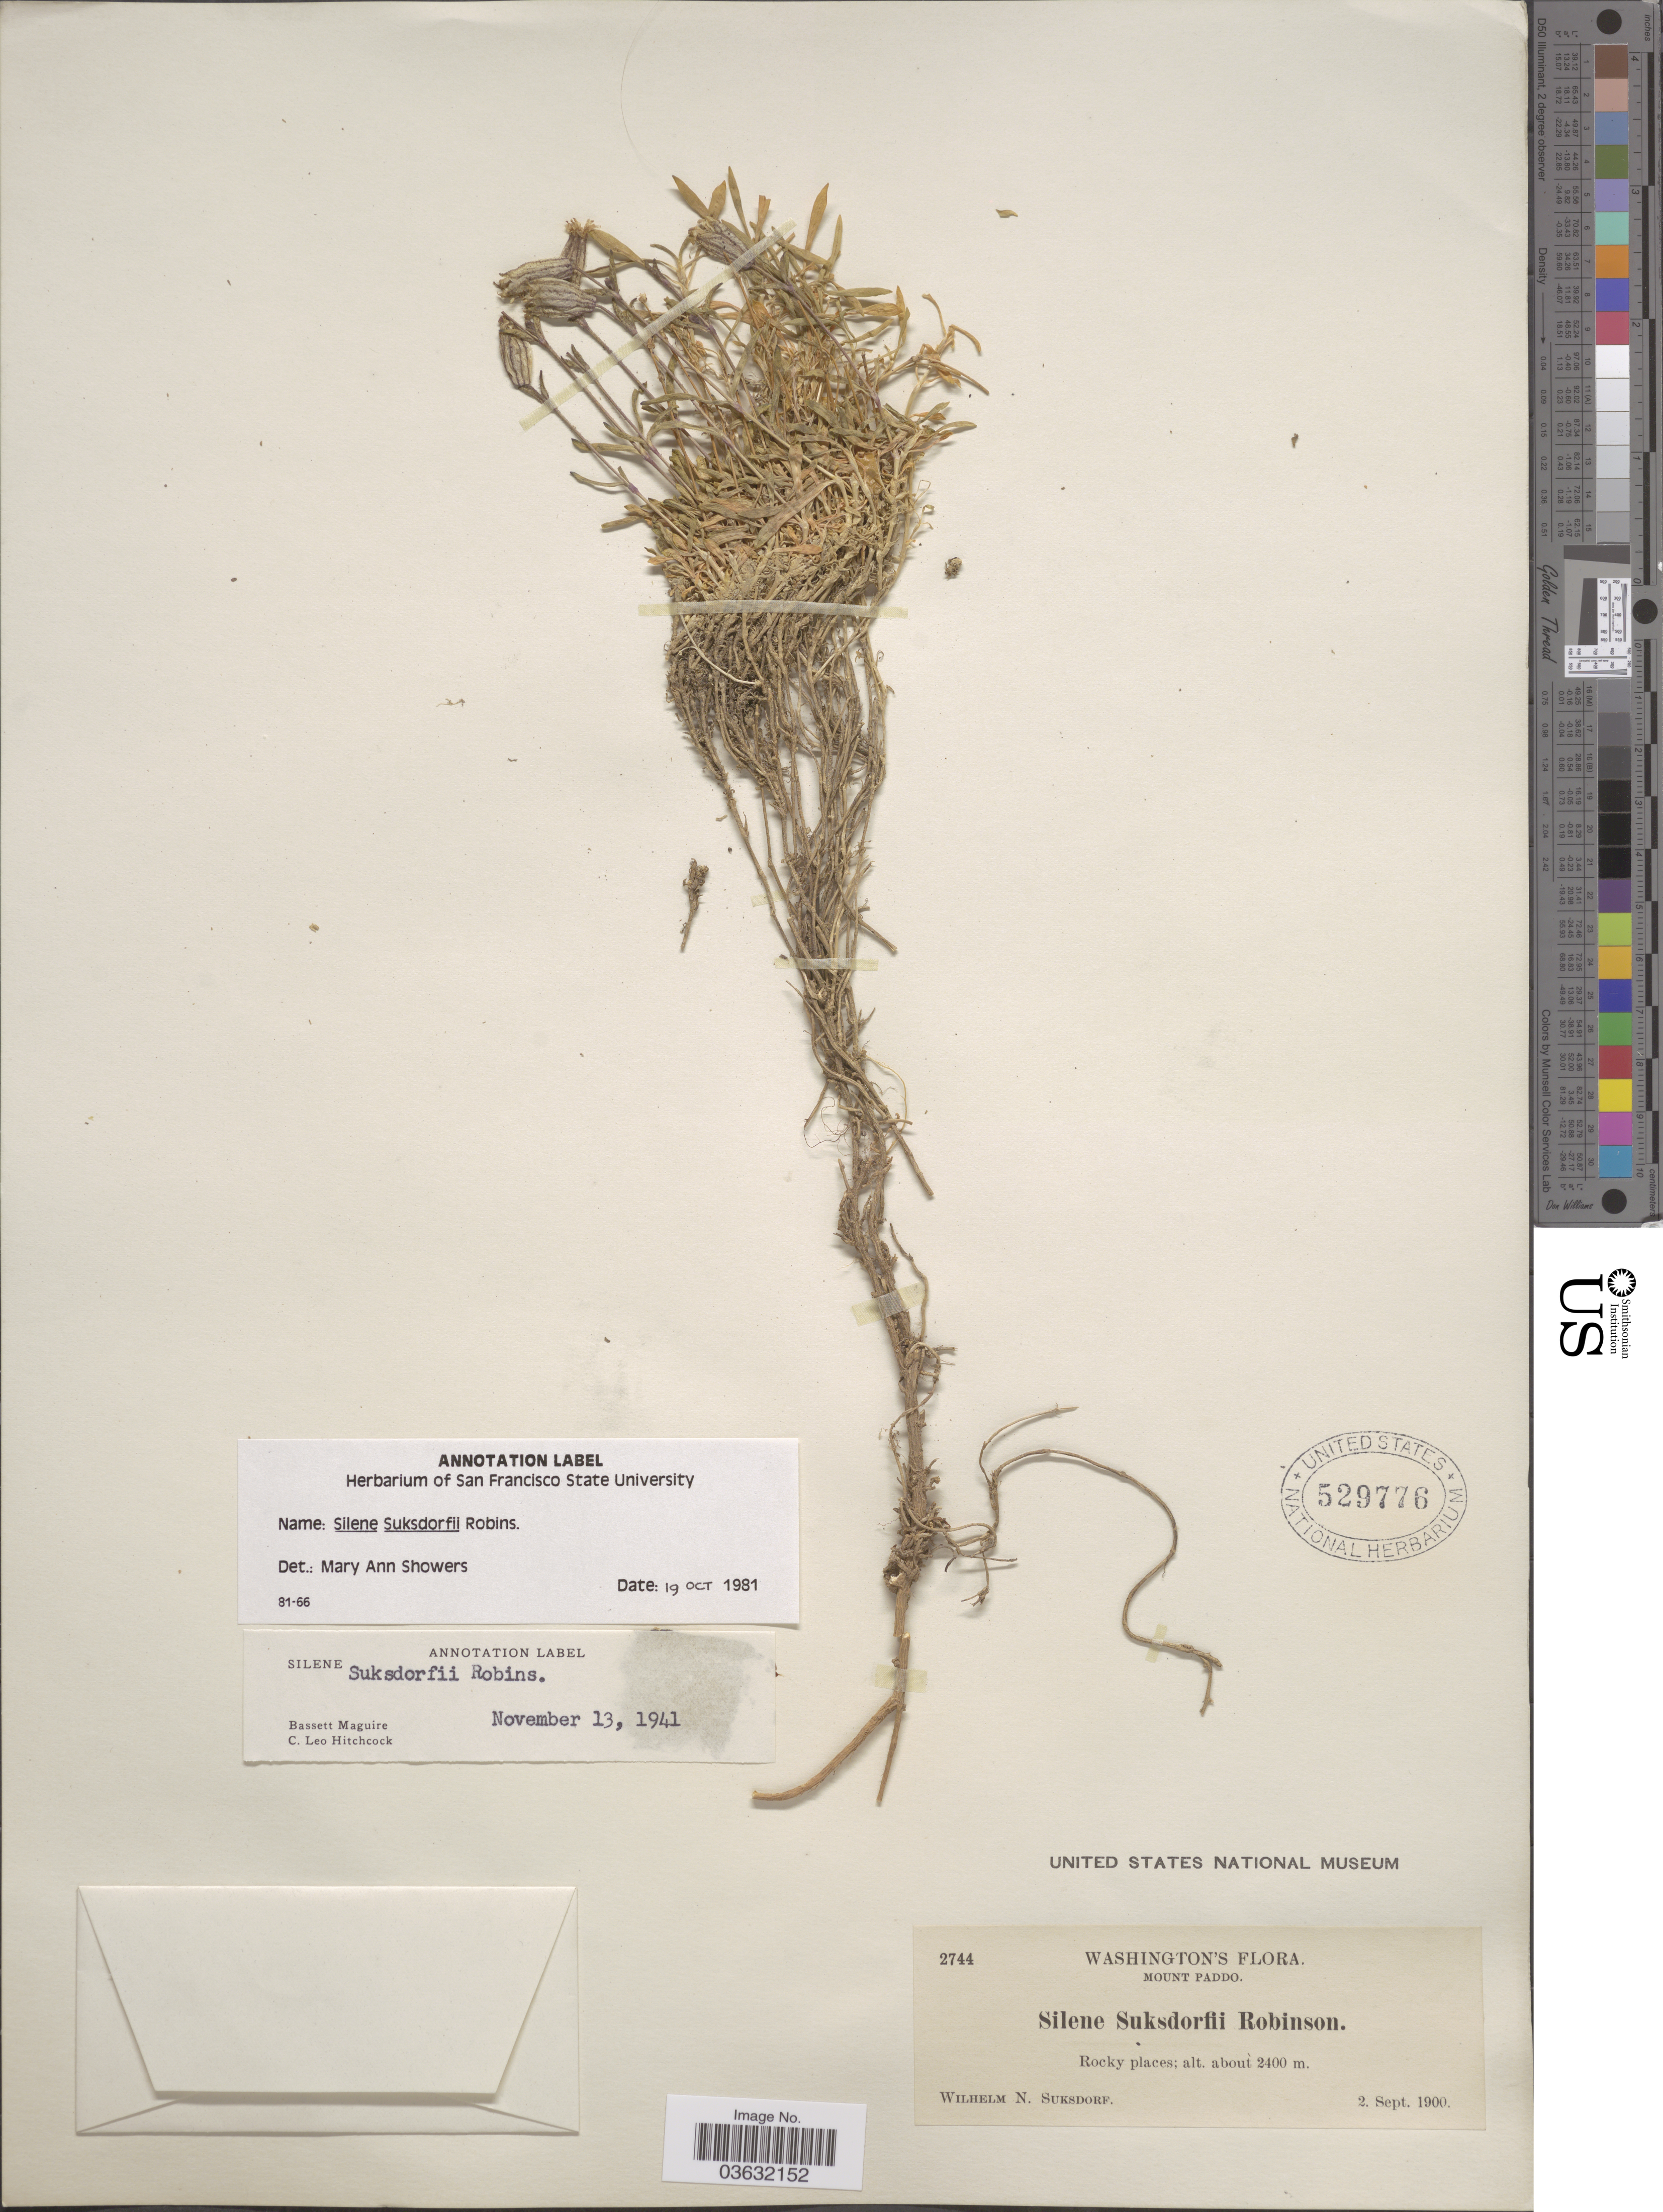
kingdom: Plantae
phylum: Tracheophyta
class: Magnoliopsida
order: Caryophyllales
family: Caryophyllaceae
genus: Silene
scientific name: Silene suksdorfii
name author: B.L. Rob.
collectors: W. N. Suksdorf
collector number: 2744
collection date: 1900-09-02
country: United States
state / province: Washington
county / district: Skamania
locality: Mount Paddo.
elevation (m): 2400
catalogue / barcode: US 529776